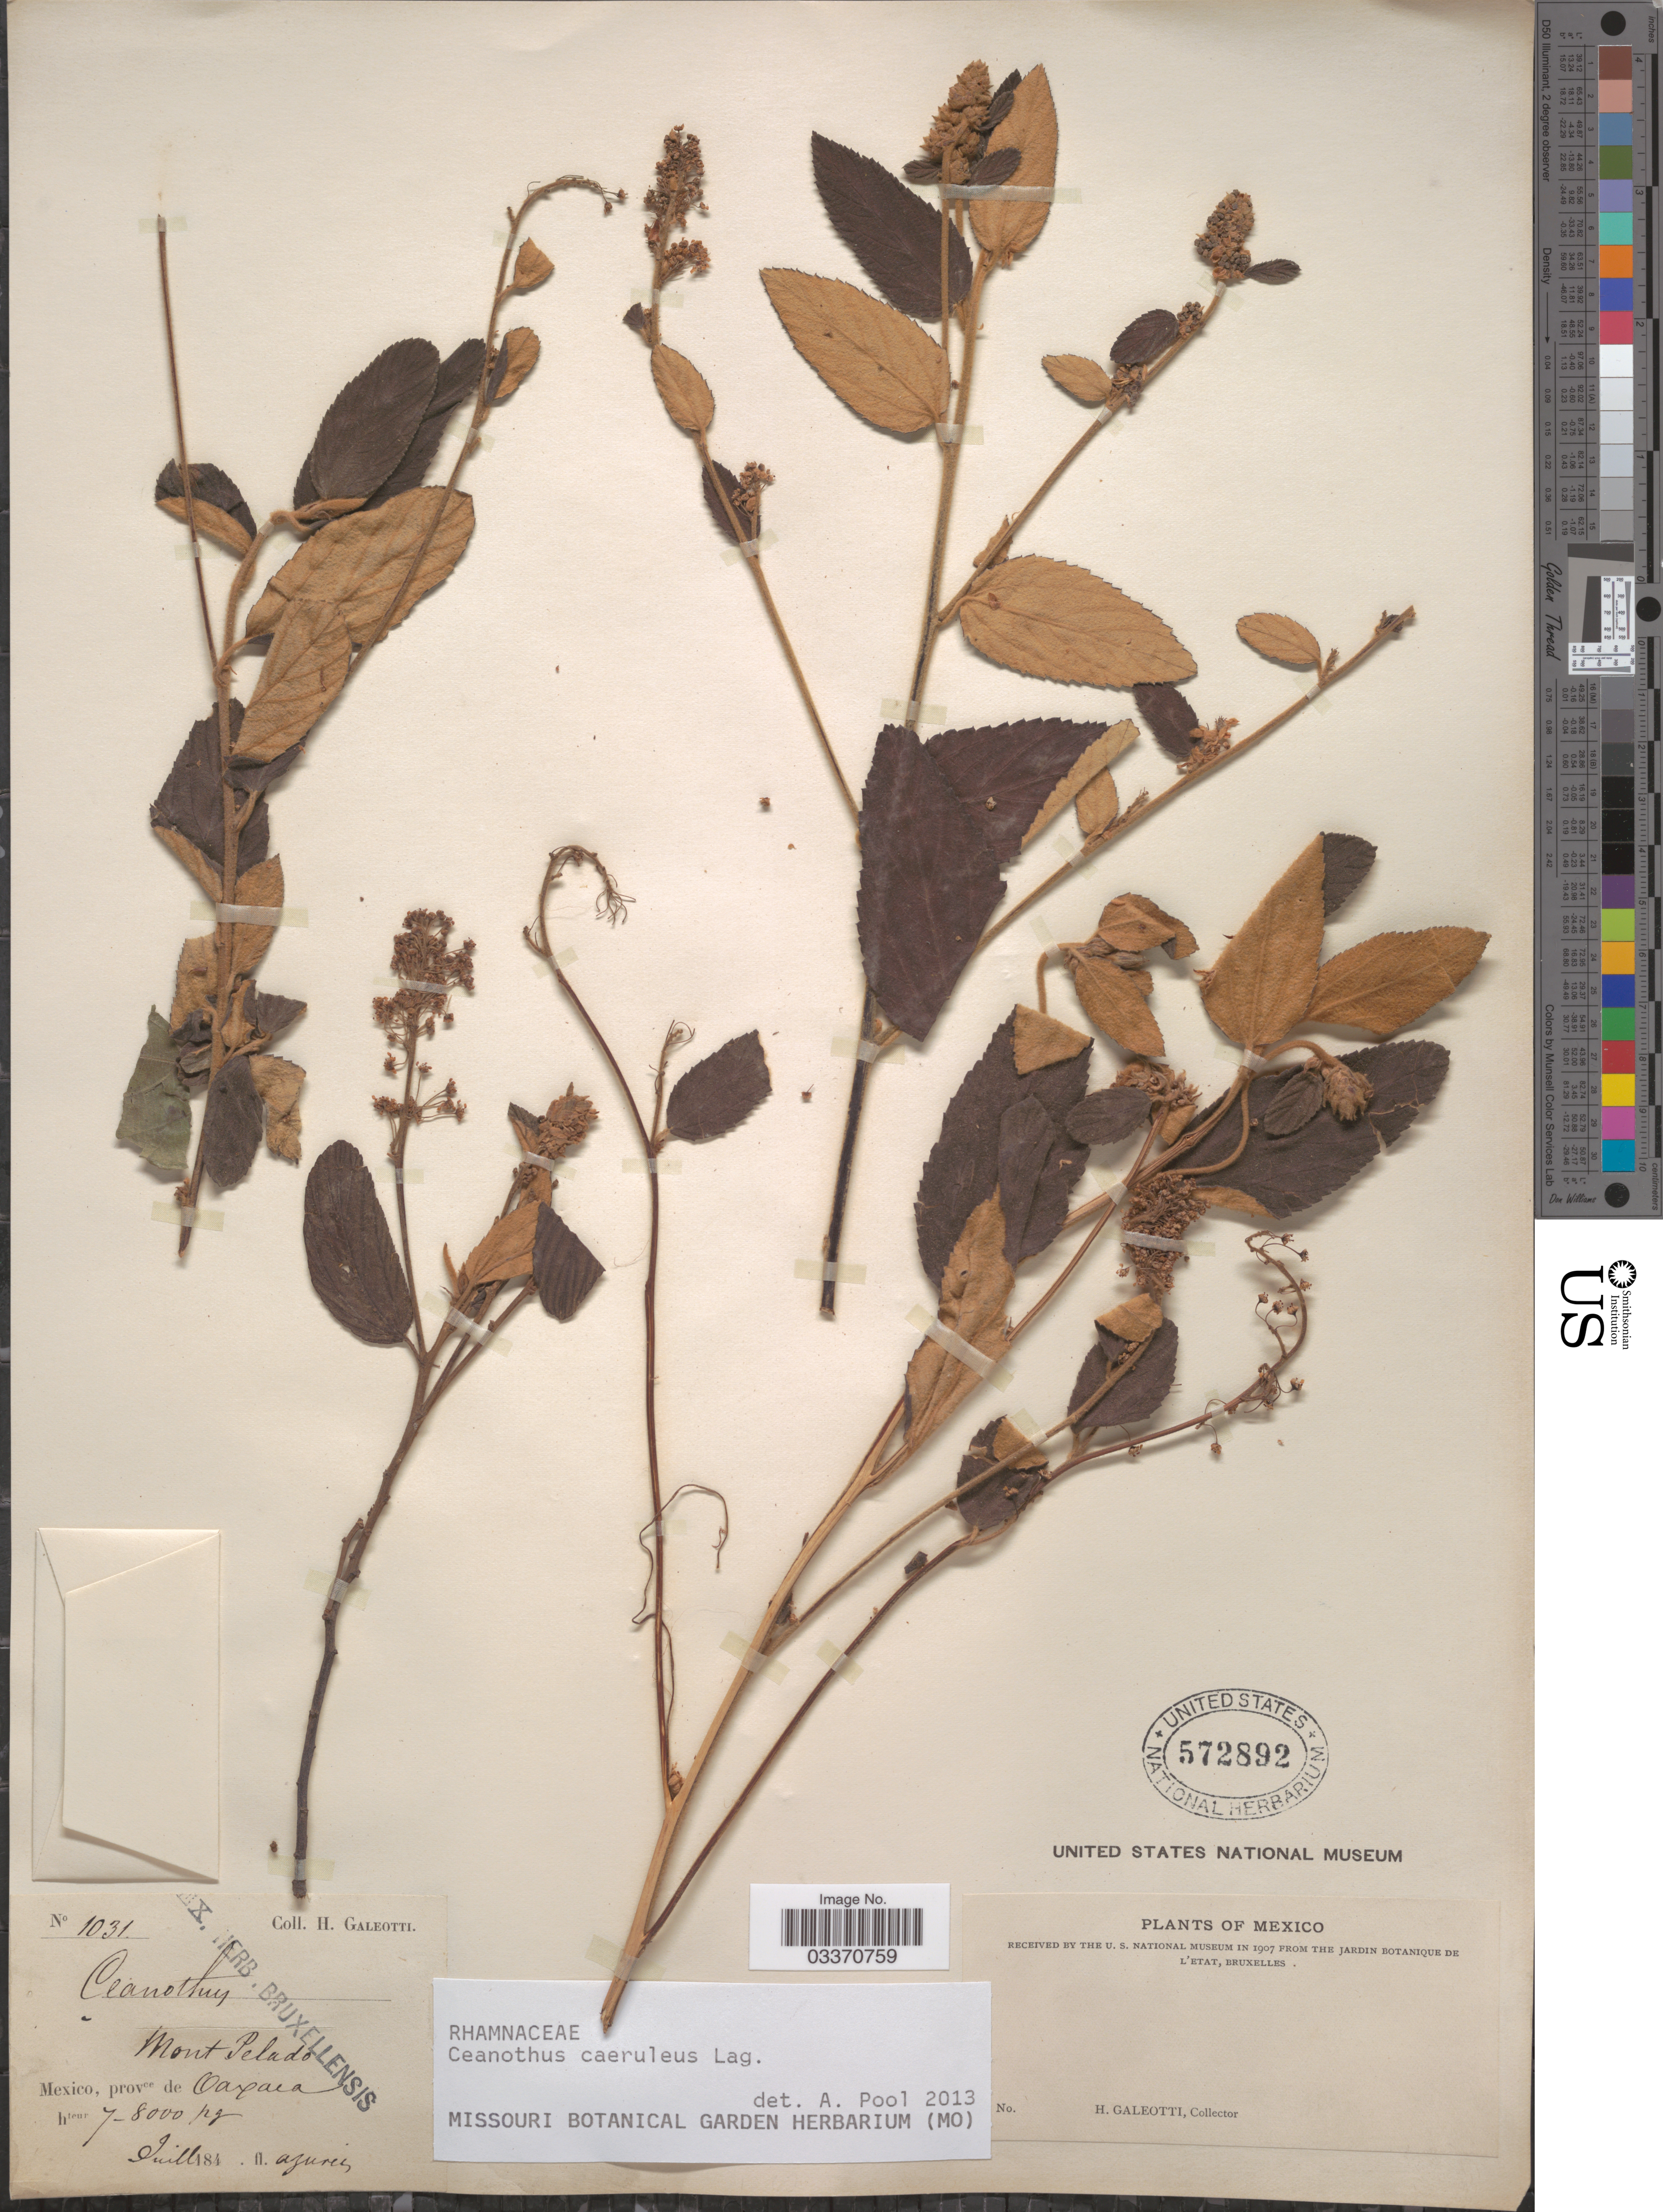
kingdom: Plantae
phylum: Tracheophyta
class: Magnoliopsida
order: Rosales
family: Rhamnaceae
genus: Ceanothus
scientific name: Ceanothus caeruleus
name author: Lag.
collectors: H. G. Galeotti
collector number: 1031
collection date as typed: Juill 184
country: Mexico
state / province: Oaxaca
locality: Mont Pelado.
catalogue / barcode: US 572892